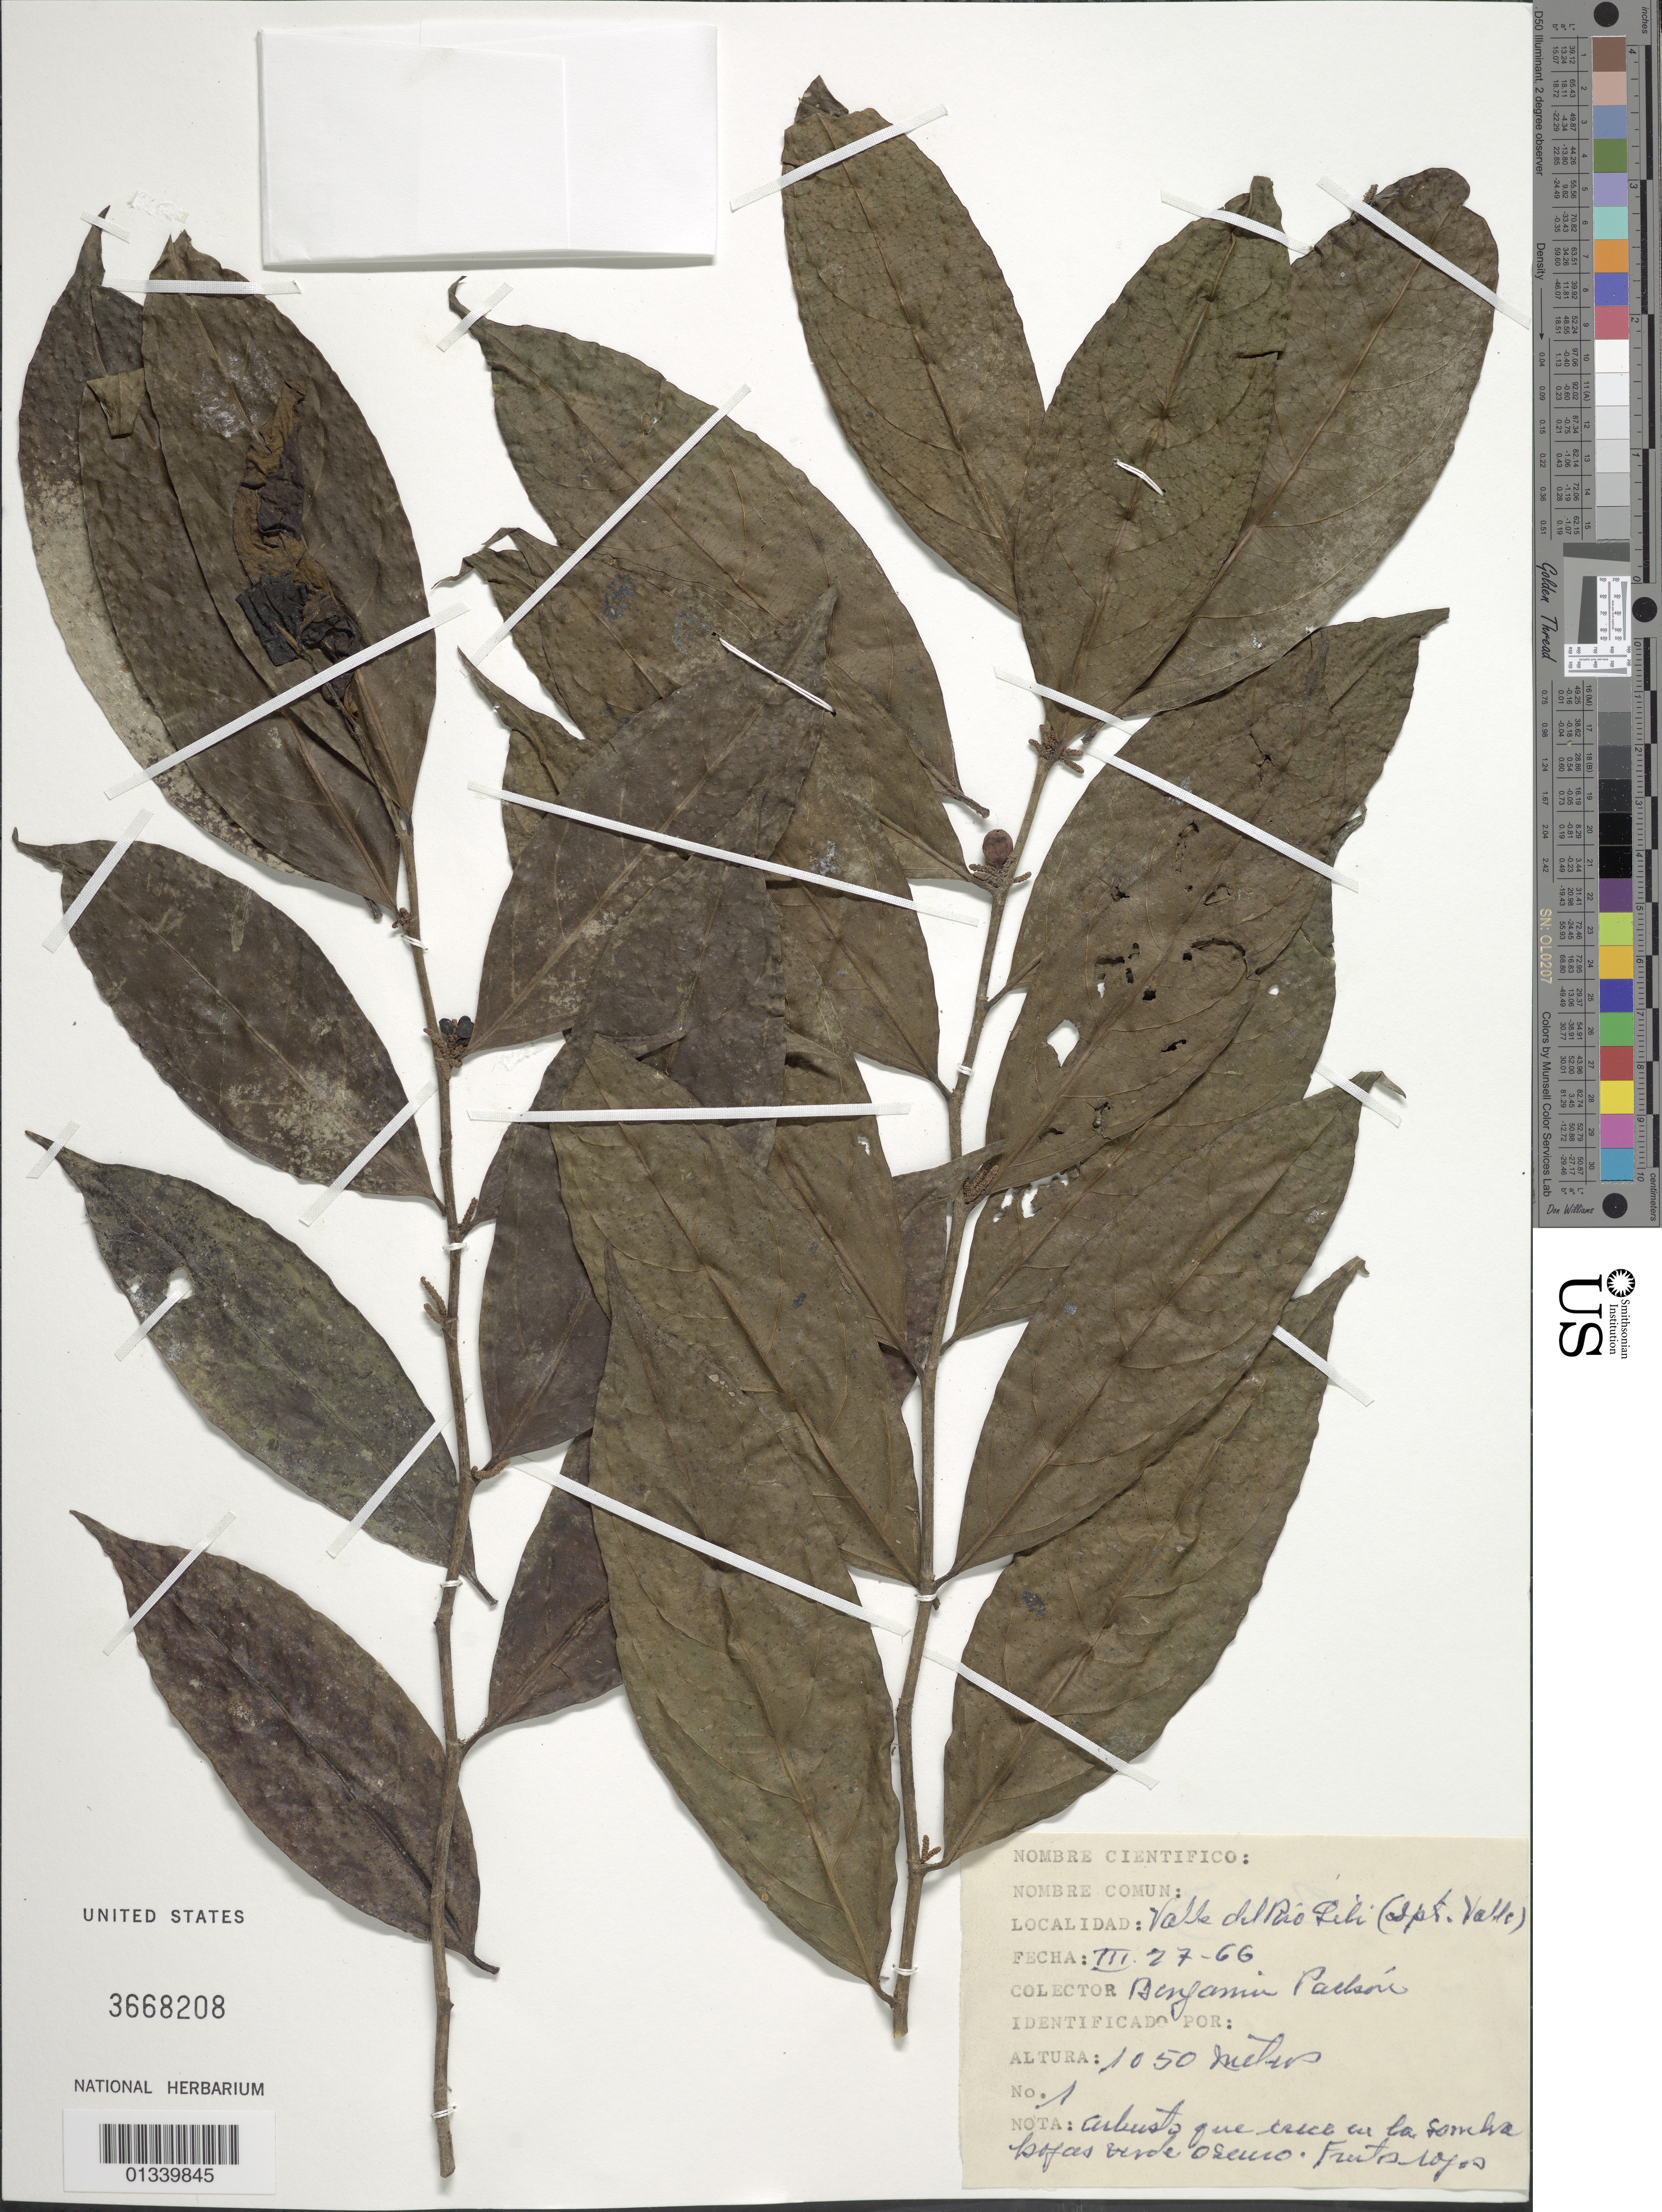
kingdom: Plantae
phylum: Tracheophyta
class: Magnoliopsida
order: Malpighiales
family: Lacistemataceae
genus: Lacistema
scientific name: Lacistema aggregatum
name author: (P.J. Bergius) Rusby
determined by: Strong, Mark T., (BOT), Smithsonian Institution - National Museum of Natural History (UNITED STATES)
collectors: B. Packón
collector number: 1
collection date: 1966-03-27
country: Colombia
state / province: Valle del Cauca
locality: Rio Lili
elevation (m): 1050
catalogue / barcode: US 3668208